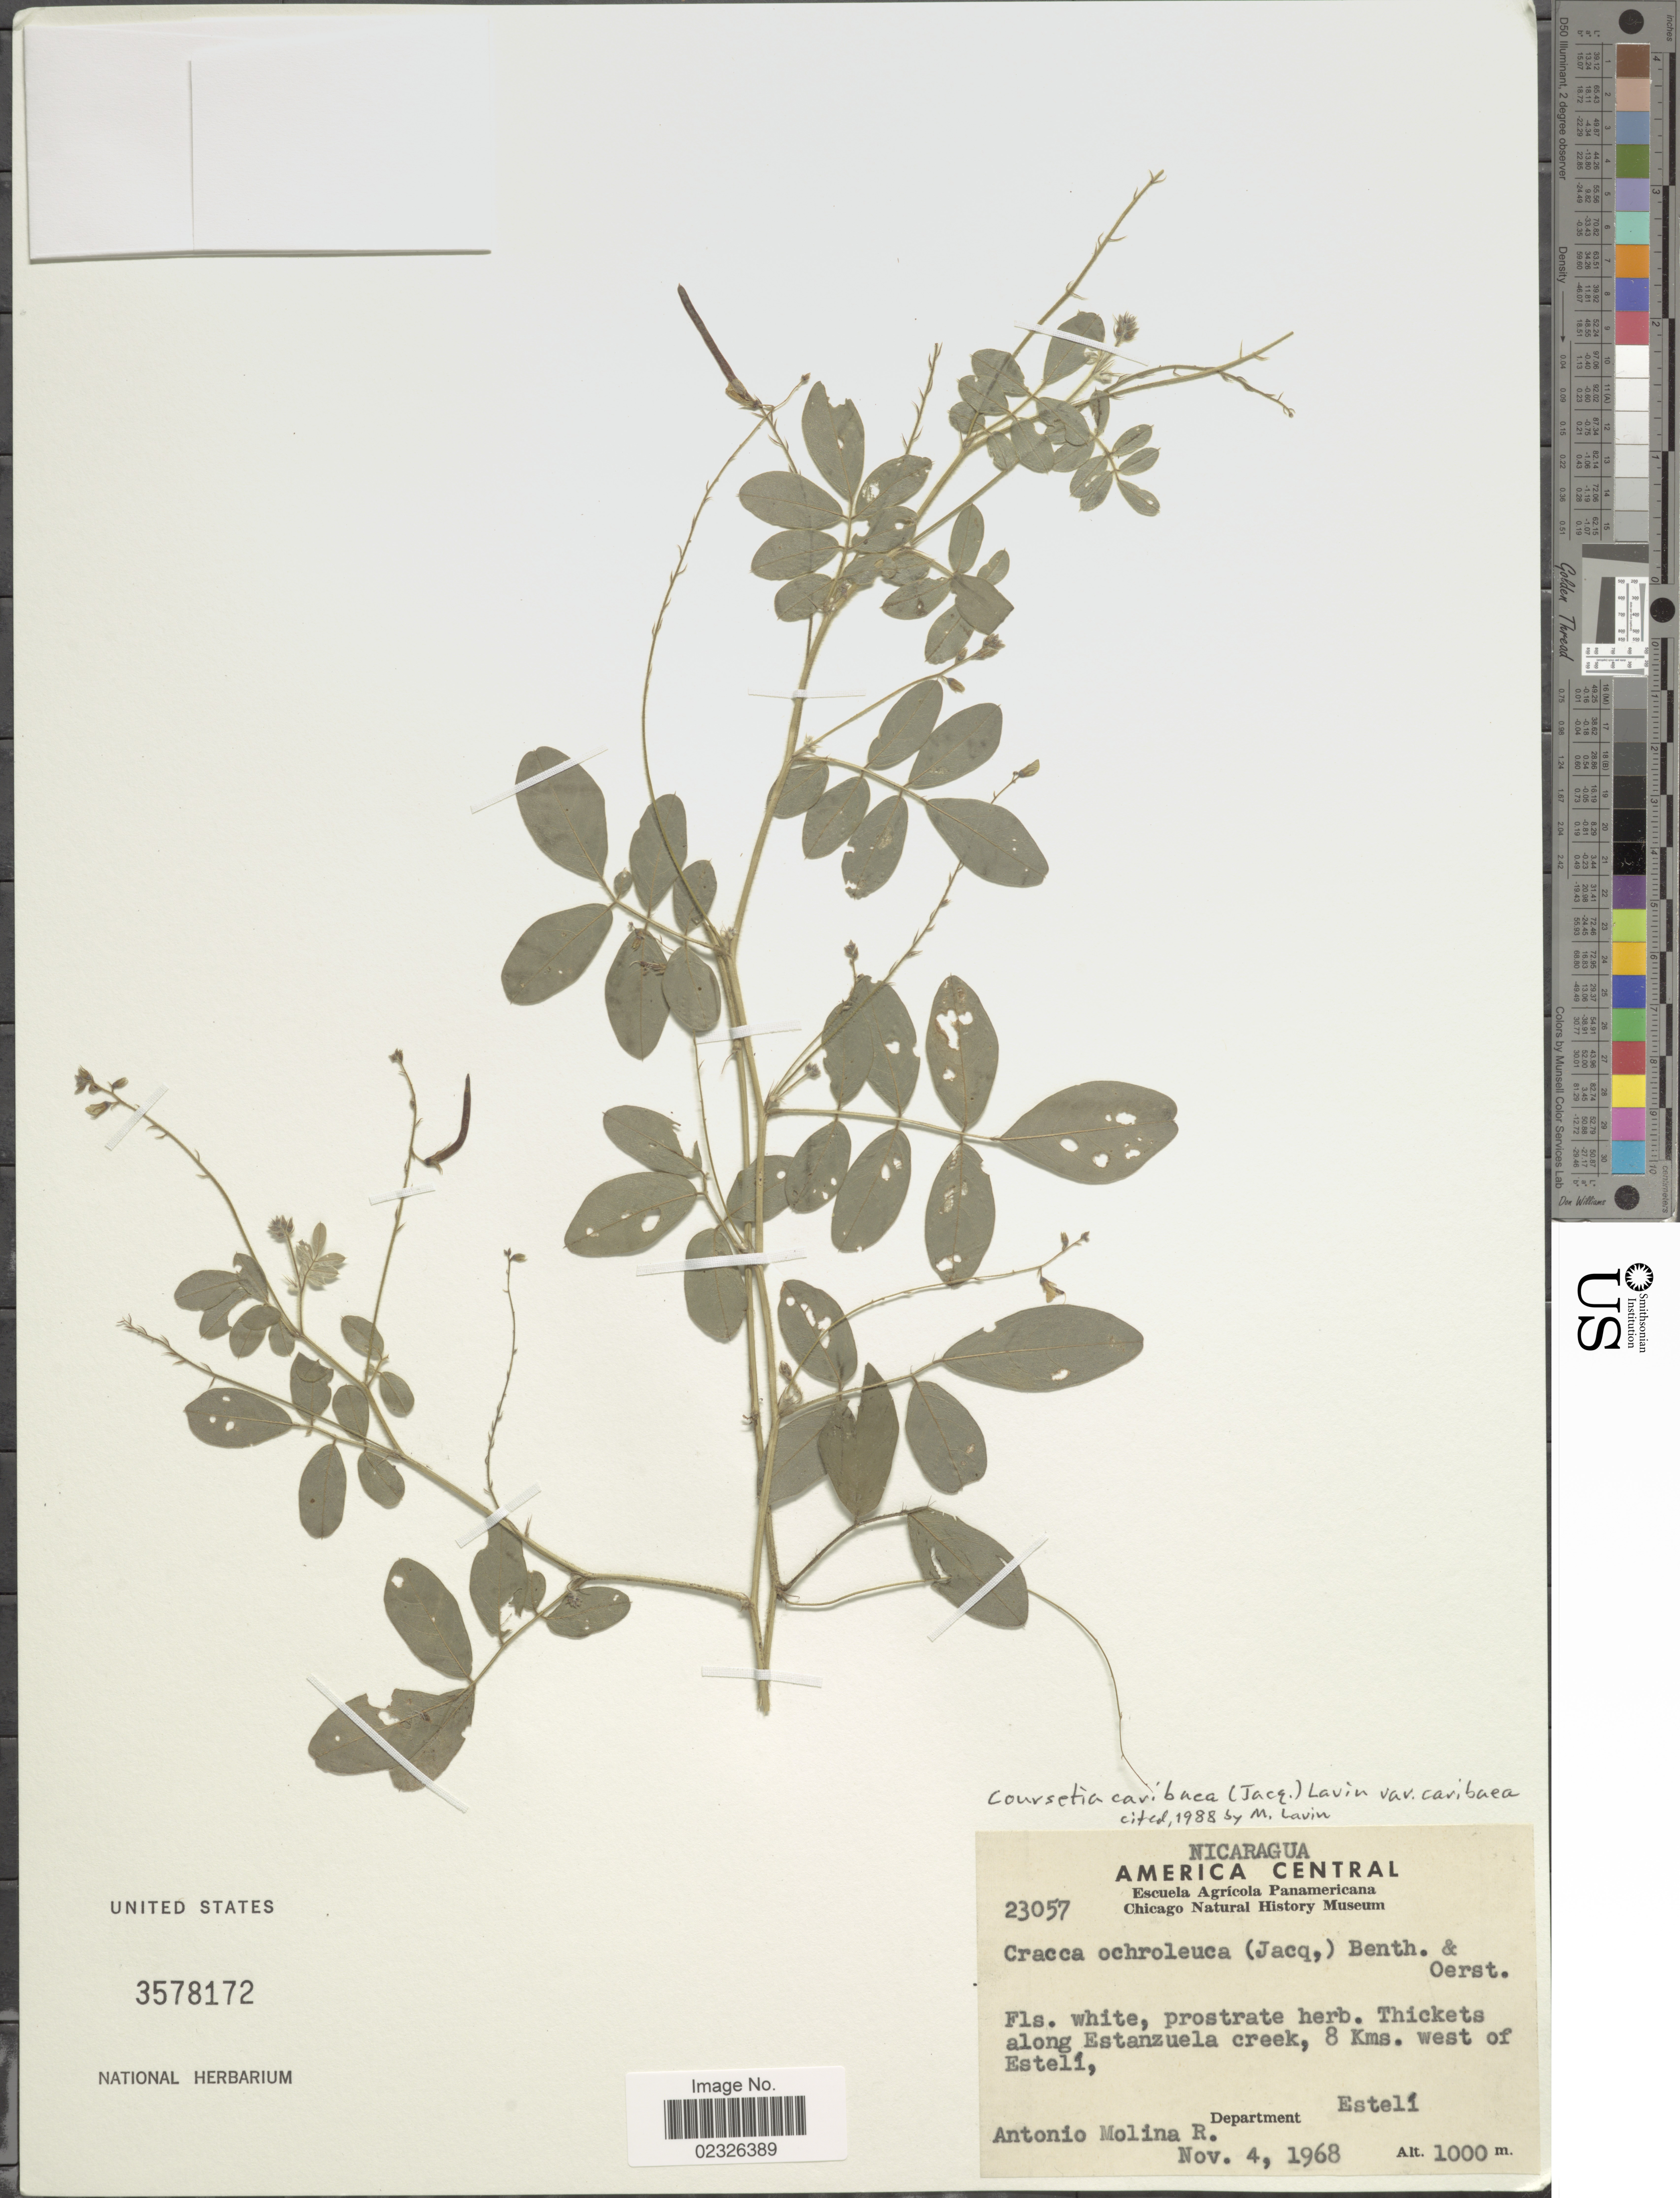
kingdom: Plantae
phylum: Tracheophyta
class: Magnoliopsida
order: Fabales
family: Fabaceae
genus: Coursetia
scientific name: Coursetia caribaea var. caribaea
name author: (Jacq.) Lavin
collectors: A. Molina R.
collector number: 23057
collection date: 1968-11-04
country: Nicaragua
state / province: Esteli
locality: America Central. Along Estanzuela creek, 8 Kms. west of Esteli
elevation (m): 1000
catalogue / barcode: US 3578172